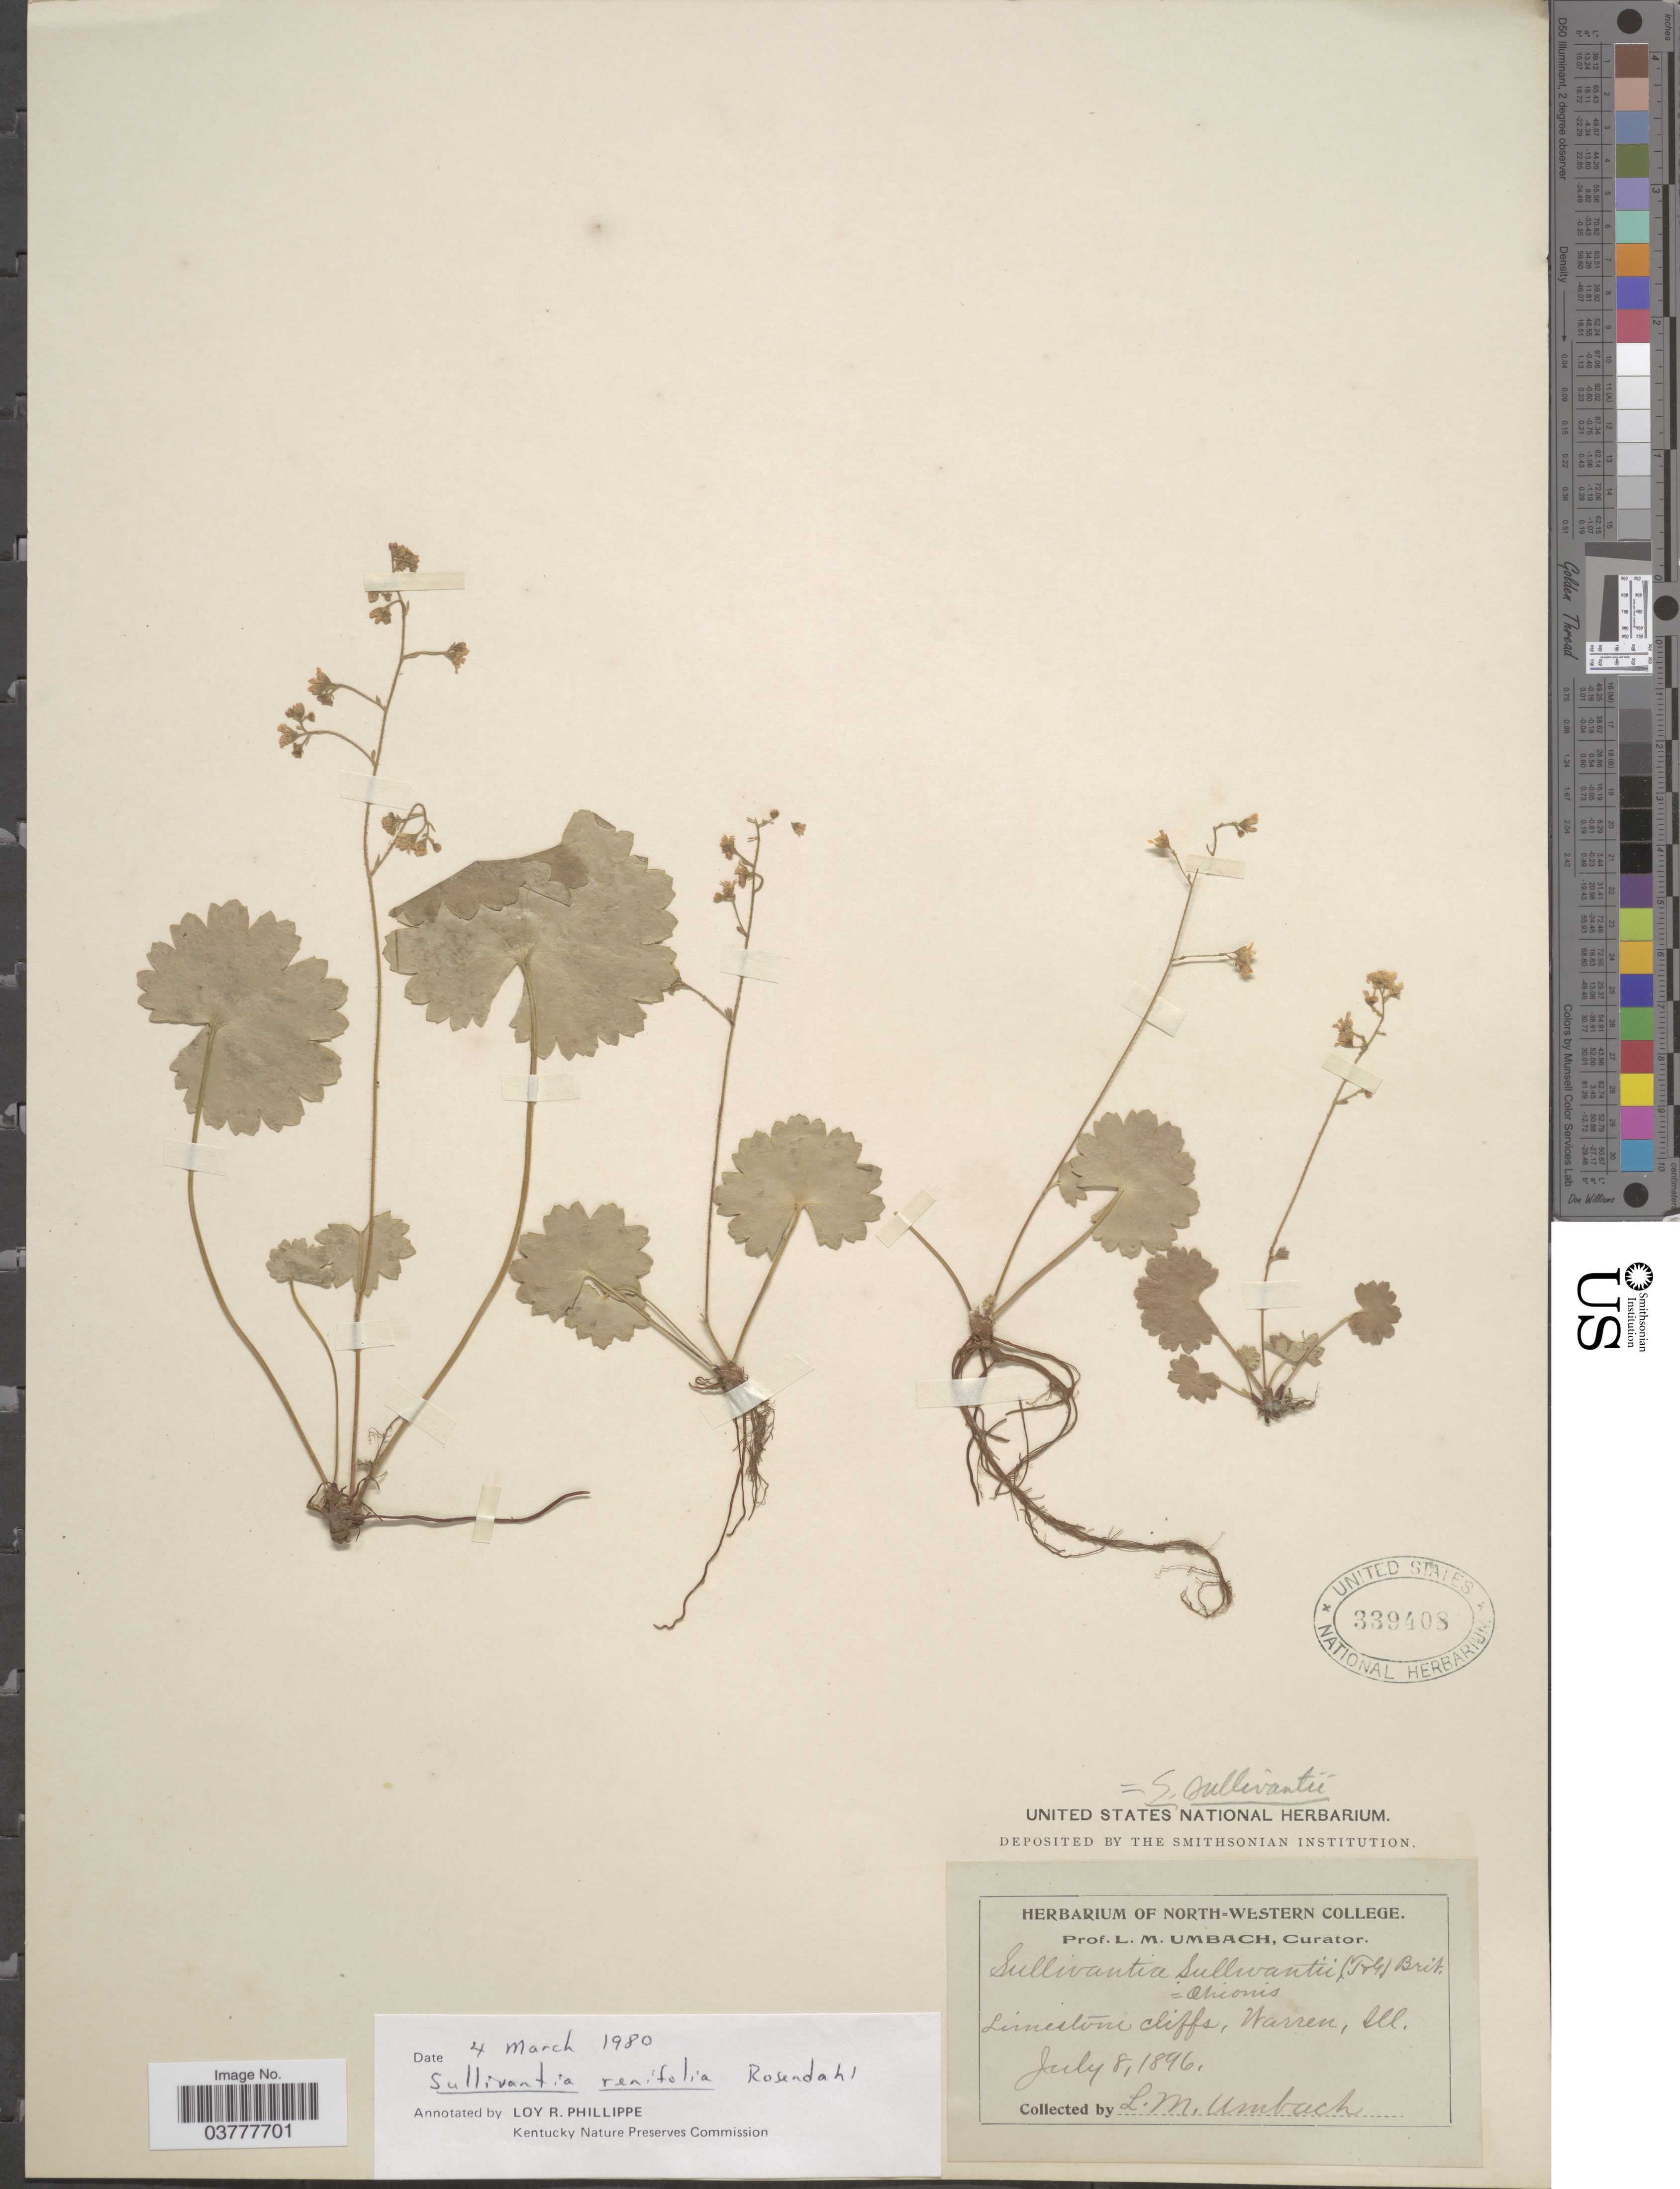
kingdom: Plantae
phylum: Tracheophyta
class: Magnoliopsida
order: Saxifragales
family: Saxifragaceae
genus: Sullivantia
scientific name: Sullivantia renifolia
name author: Rosend.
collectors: L. M. Umbach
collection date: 1896-07-08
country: United States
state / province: Illinois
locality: Limestone cliffs, Warren.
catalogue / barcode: US 339408